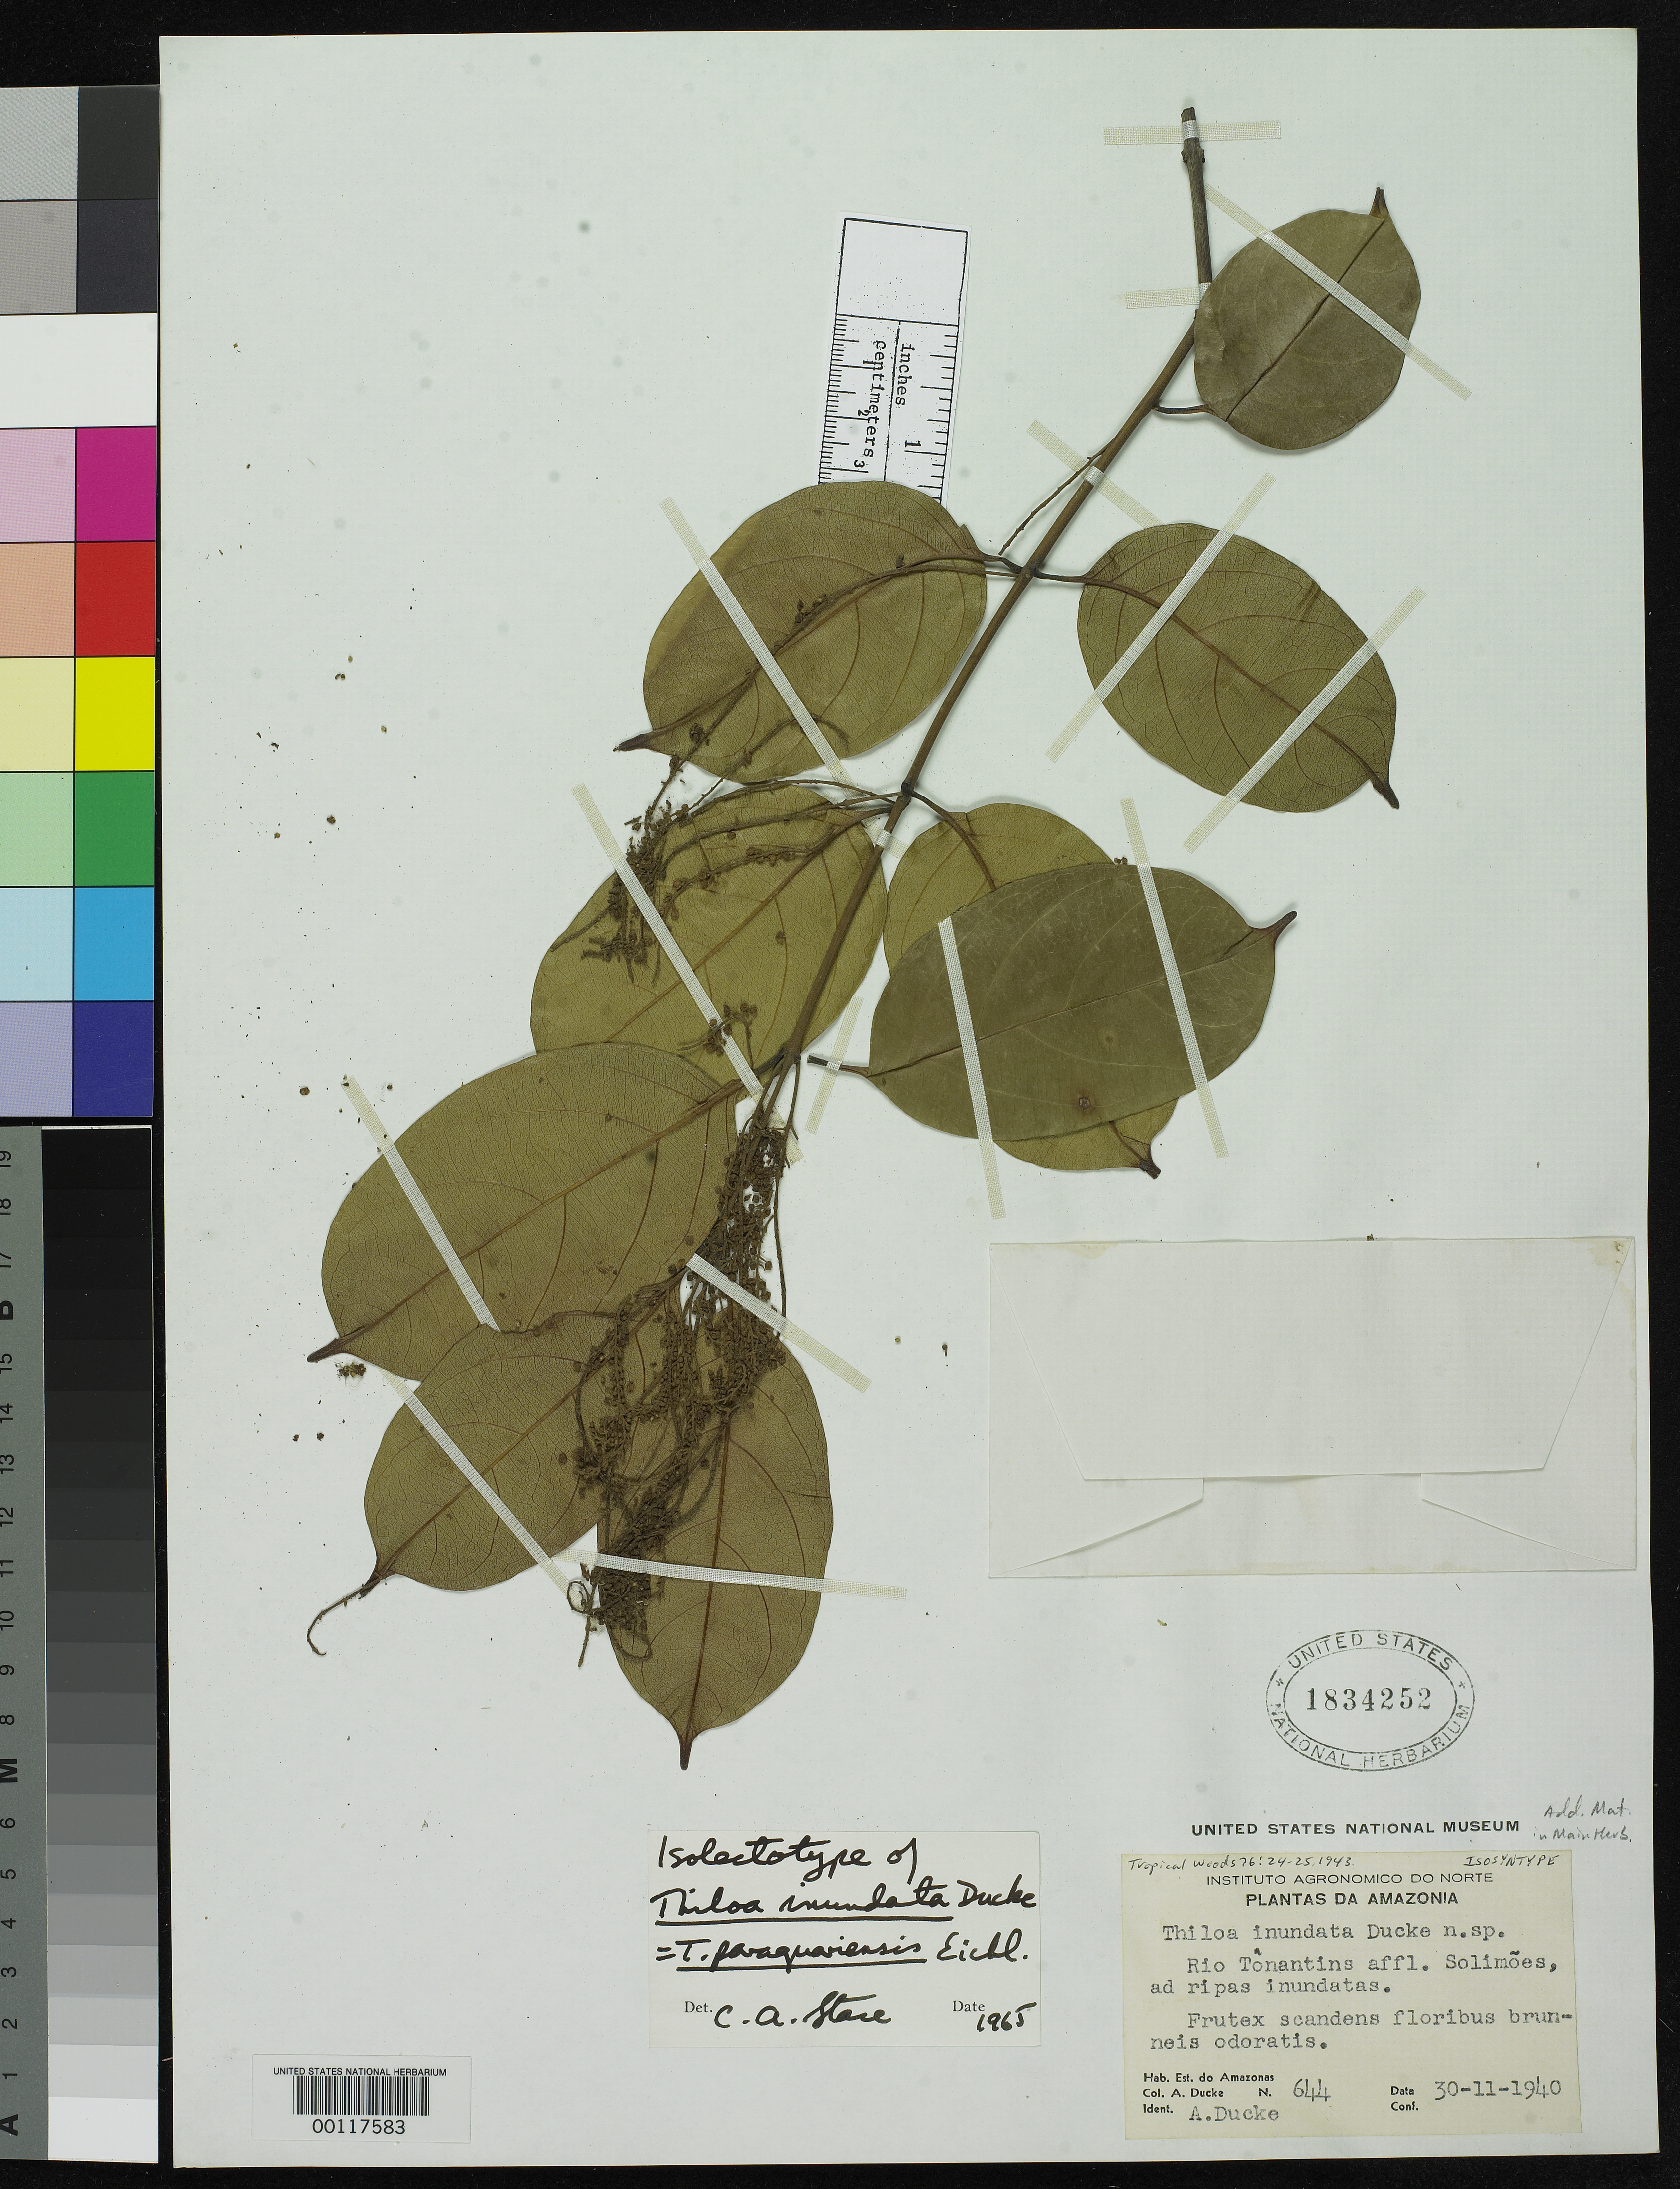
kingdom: Plantae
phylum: Tracheophyta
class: Magnoliopsida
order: Myrtales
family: Combretaceae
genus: Thiloa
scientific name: Thiloa inundata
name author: Ducke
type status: Isosyntype; Isolectotype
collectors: A. Ducke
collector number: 644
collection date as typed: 30 Nov 1940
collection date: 1940-11-30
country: Brazil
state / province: Amazonas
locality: Rio Tonantins, Solimoes.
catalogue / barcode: US 1834252